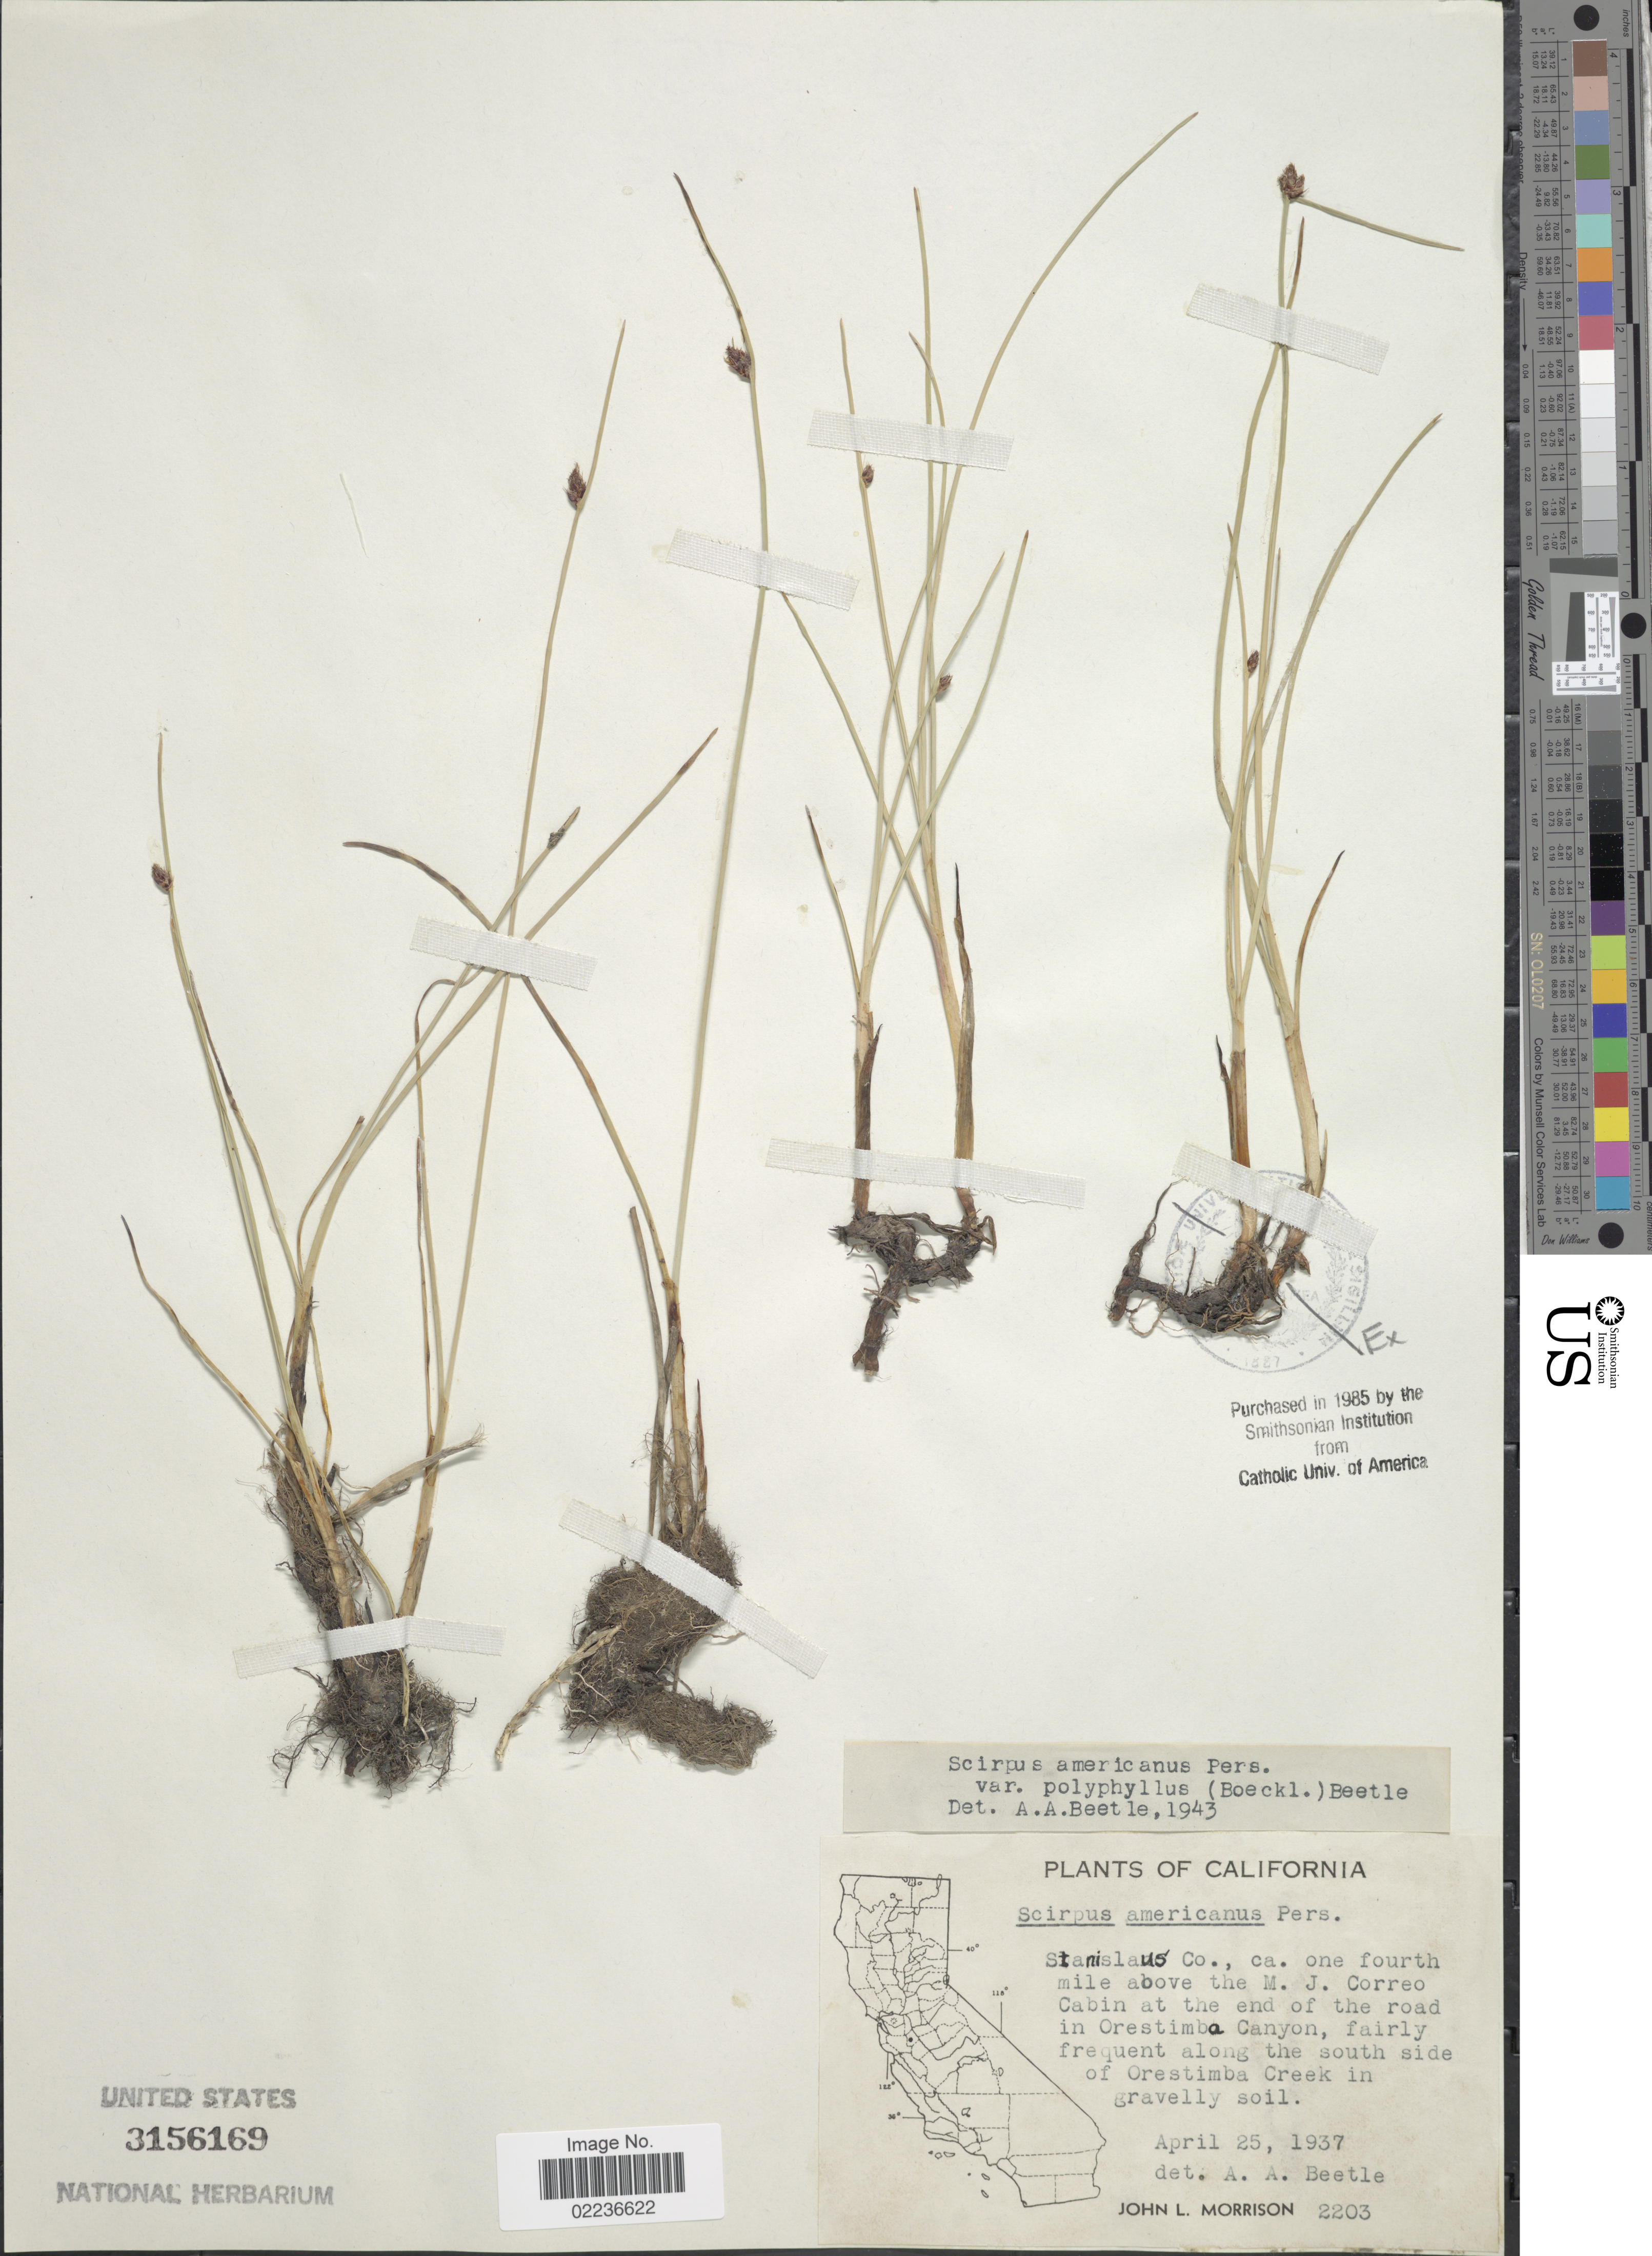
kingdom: Plantae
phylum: Tracheophyta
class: Liliopsida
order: Poales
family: Cyperaceae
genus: Schoenoplectus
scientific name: Schoenoplectus pungens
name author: (Vahl) Palla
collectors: J. Morrison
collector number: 2203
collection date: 1937-04-25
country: United States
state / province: California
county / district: Stanislaus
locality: Stanislaus Co., ca. one fourth mile above the M.J. Correo Cabin at the end of the road in Oresimba Canyon, fairly frquent along the south side of Orestimba Creek in gravelly soil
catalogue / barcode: US 3156169